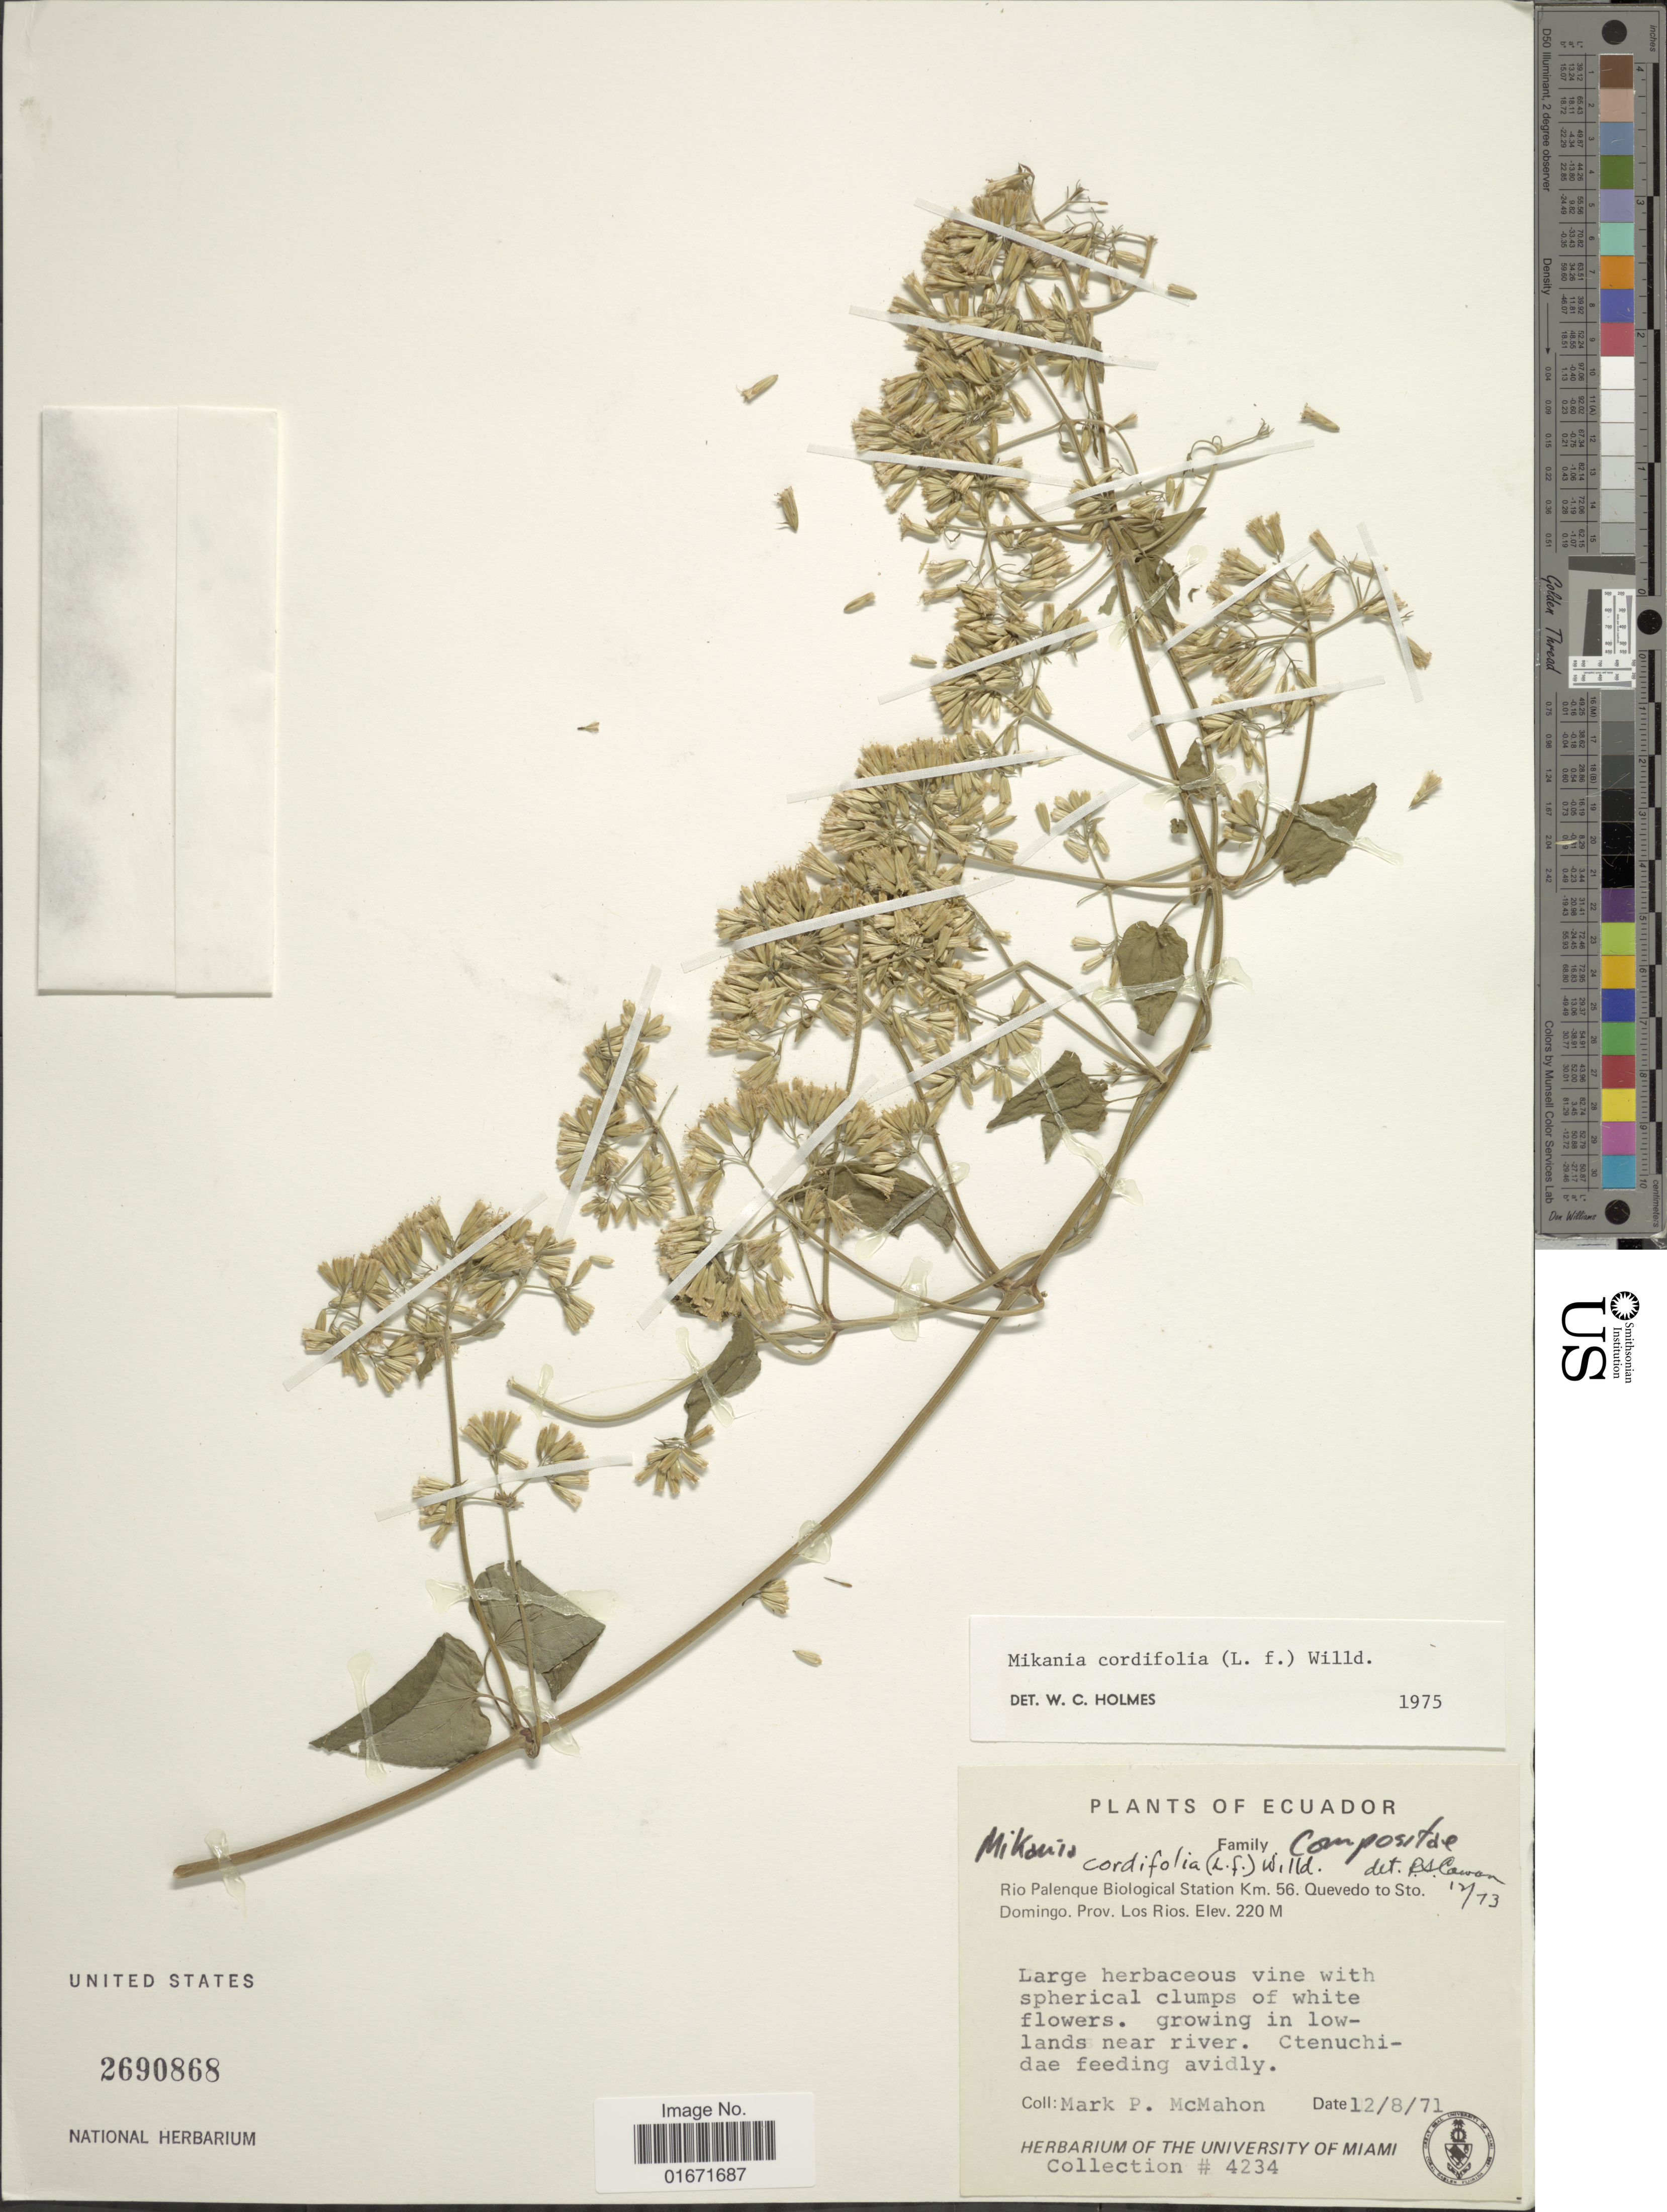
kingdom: Plantae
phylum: Tracheophyta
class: Magnoliopsida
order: Asterales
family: Asteraceae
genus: Mikania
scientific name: Mikania cordifolia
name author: Kunth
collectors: M. McMahon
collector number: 4234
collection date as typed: Transcribed d/m/y: 12/8/71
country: Ecuador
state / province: Los Ríos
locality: Rio Palenque Biological Station Km. 56. Quevedo to Sto. Domingo. Prov. Los Rios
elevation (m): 220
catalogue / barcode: US 2690868